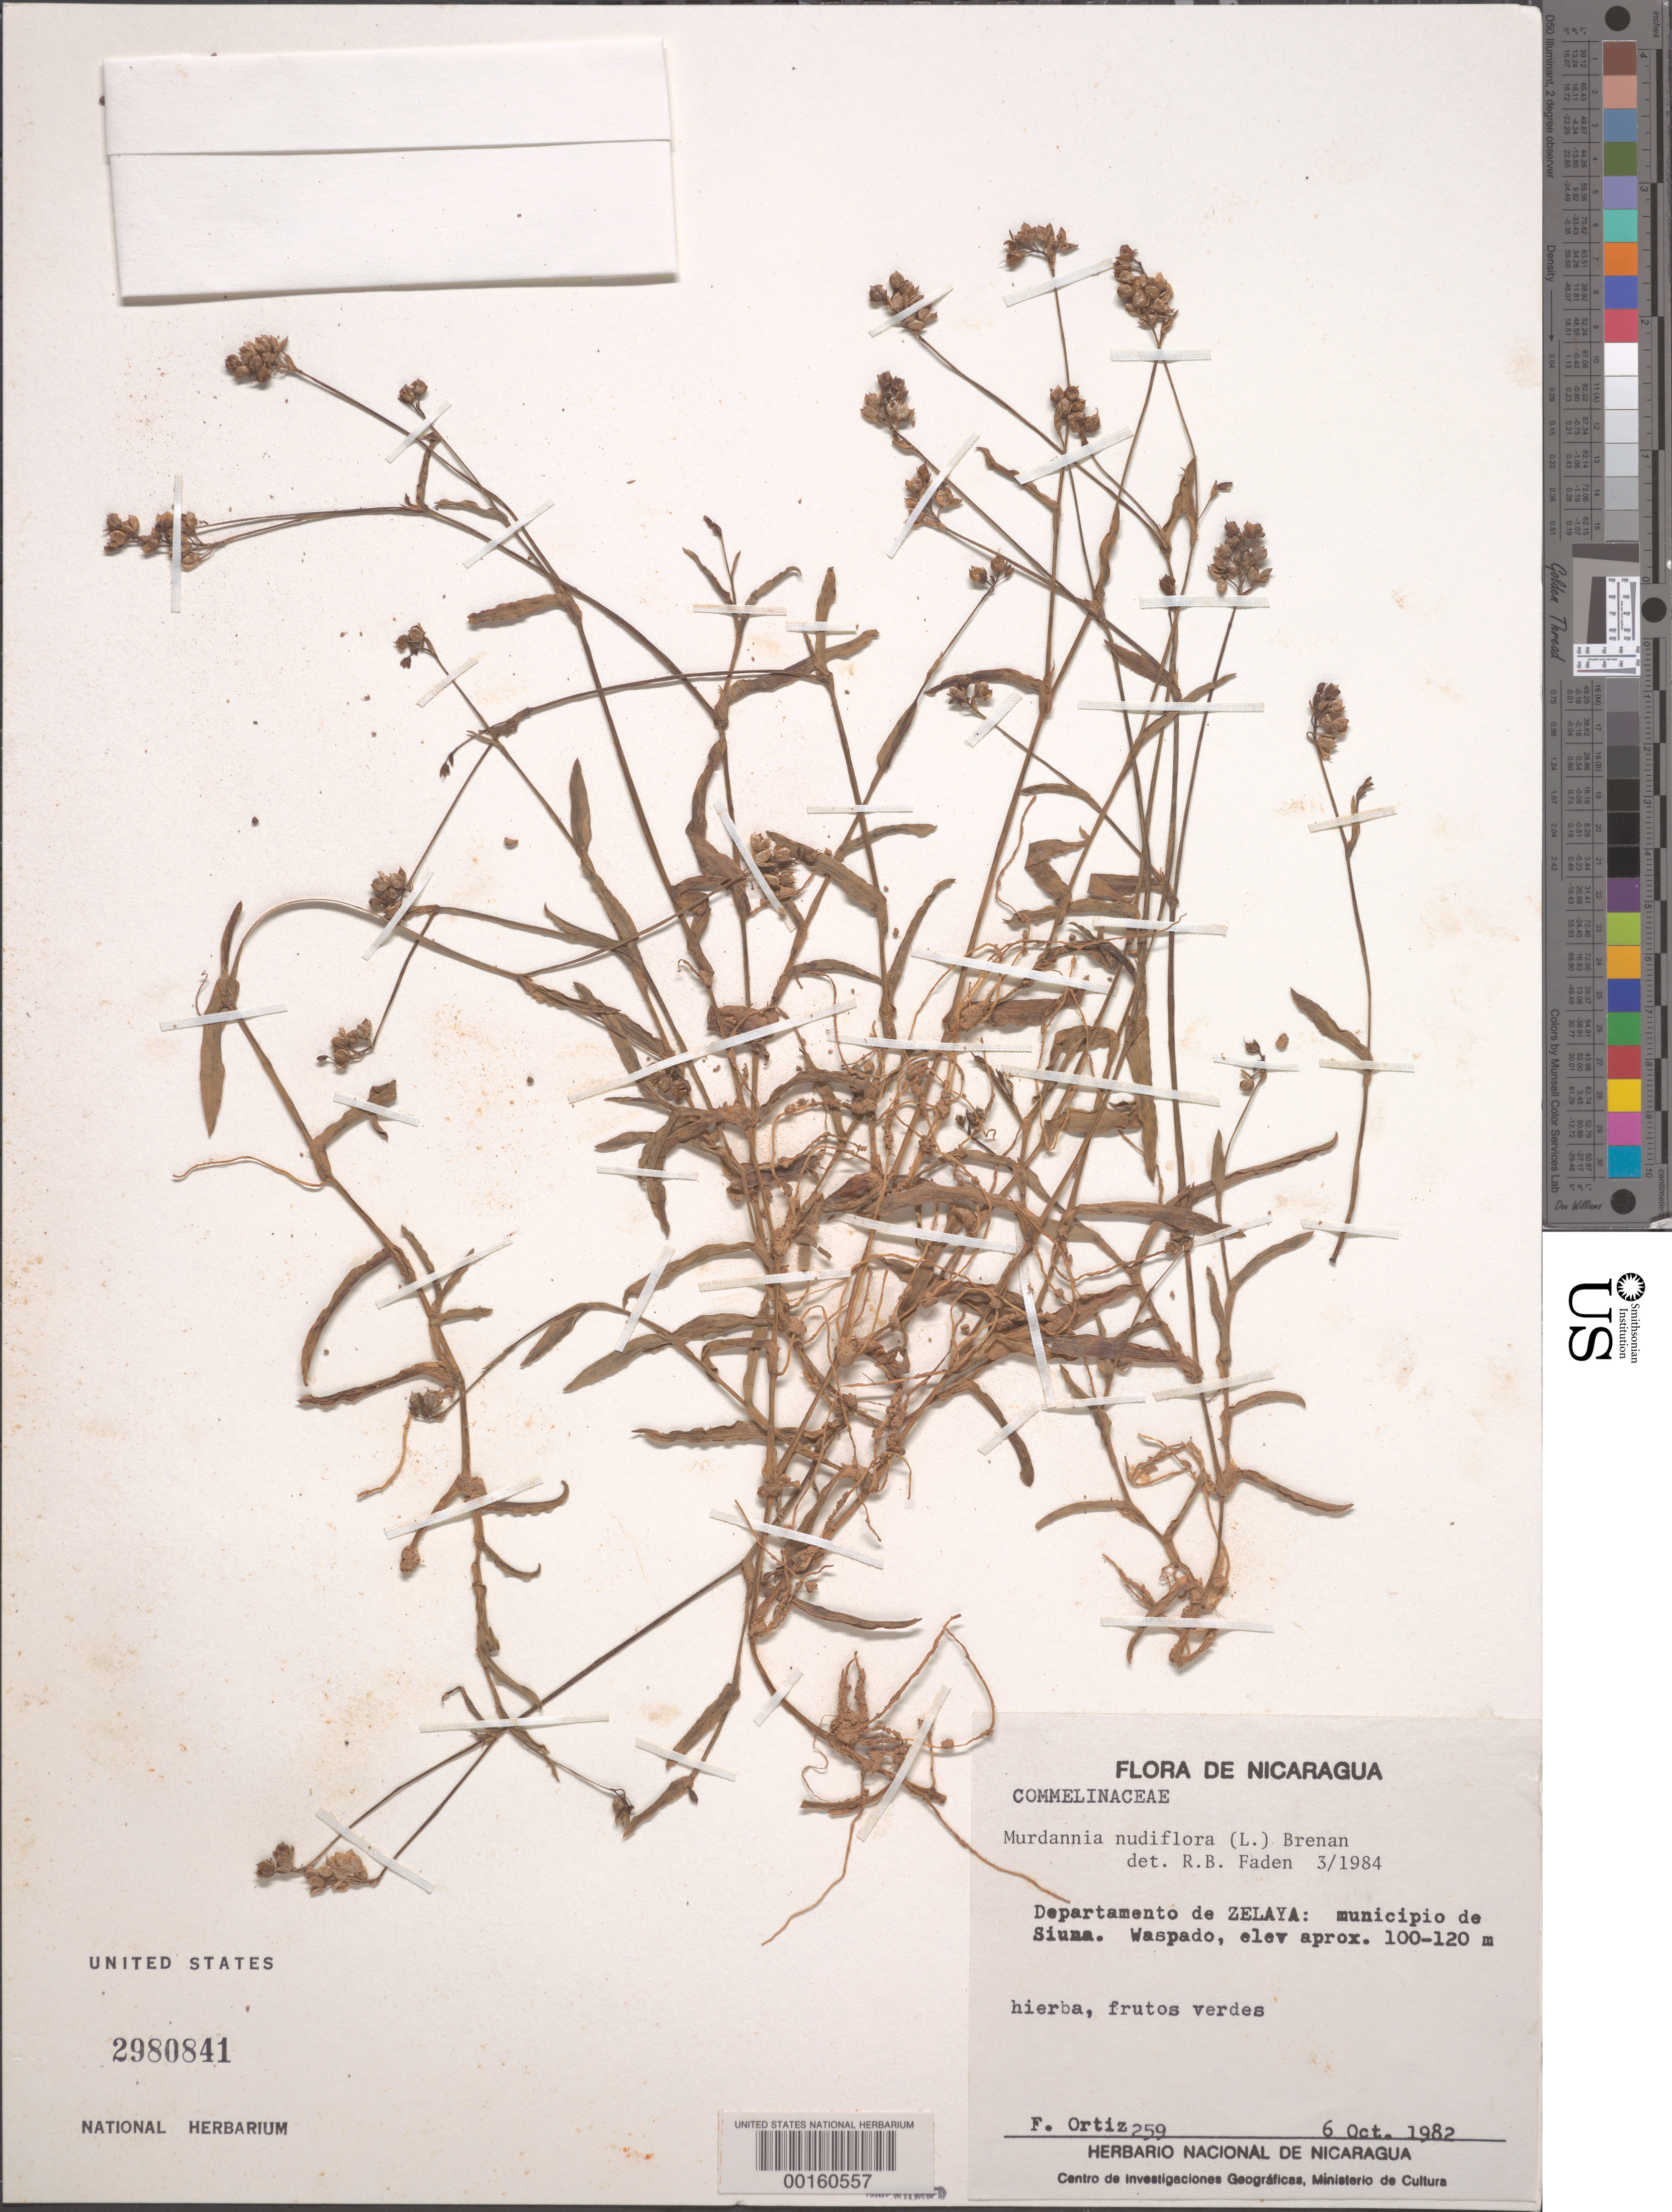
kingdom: Plantae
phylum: Tracheophyta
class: Liliopsida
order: Commelinales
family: Commelinaceae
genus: Murdannia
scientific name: Murdannia nudiflora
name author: (L.) Brenan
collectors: F. Ortiz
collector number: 259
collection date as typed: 06 Oct 1982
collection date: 1982-10-06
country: Nicaragua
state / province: Atlántico Norte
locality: Siuna dist. (?), waspado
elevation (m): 100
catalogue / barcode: US 2980841